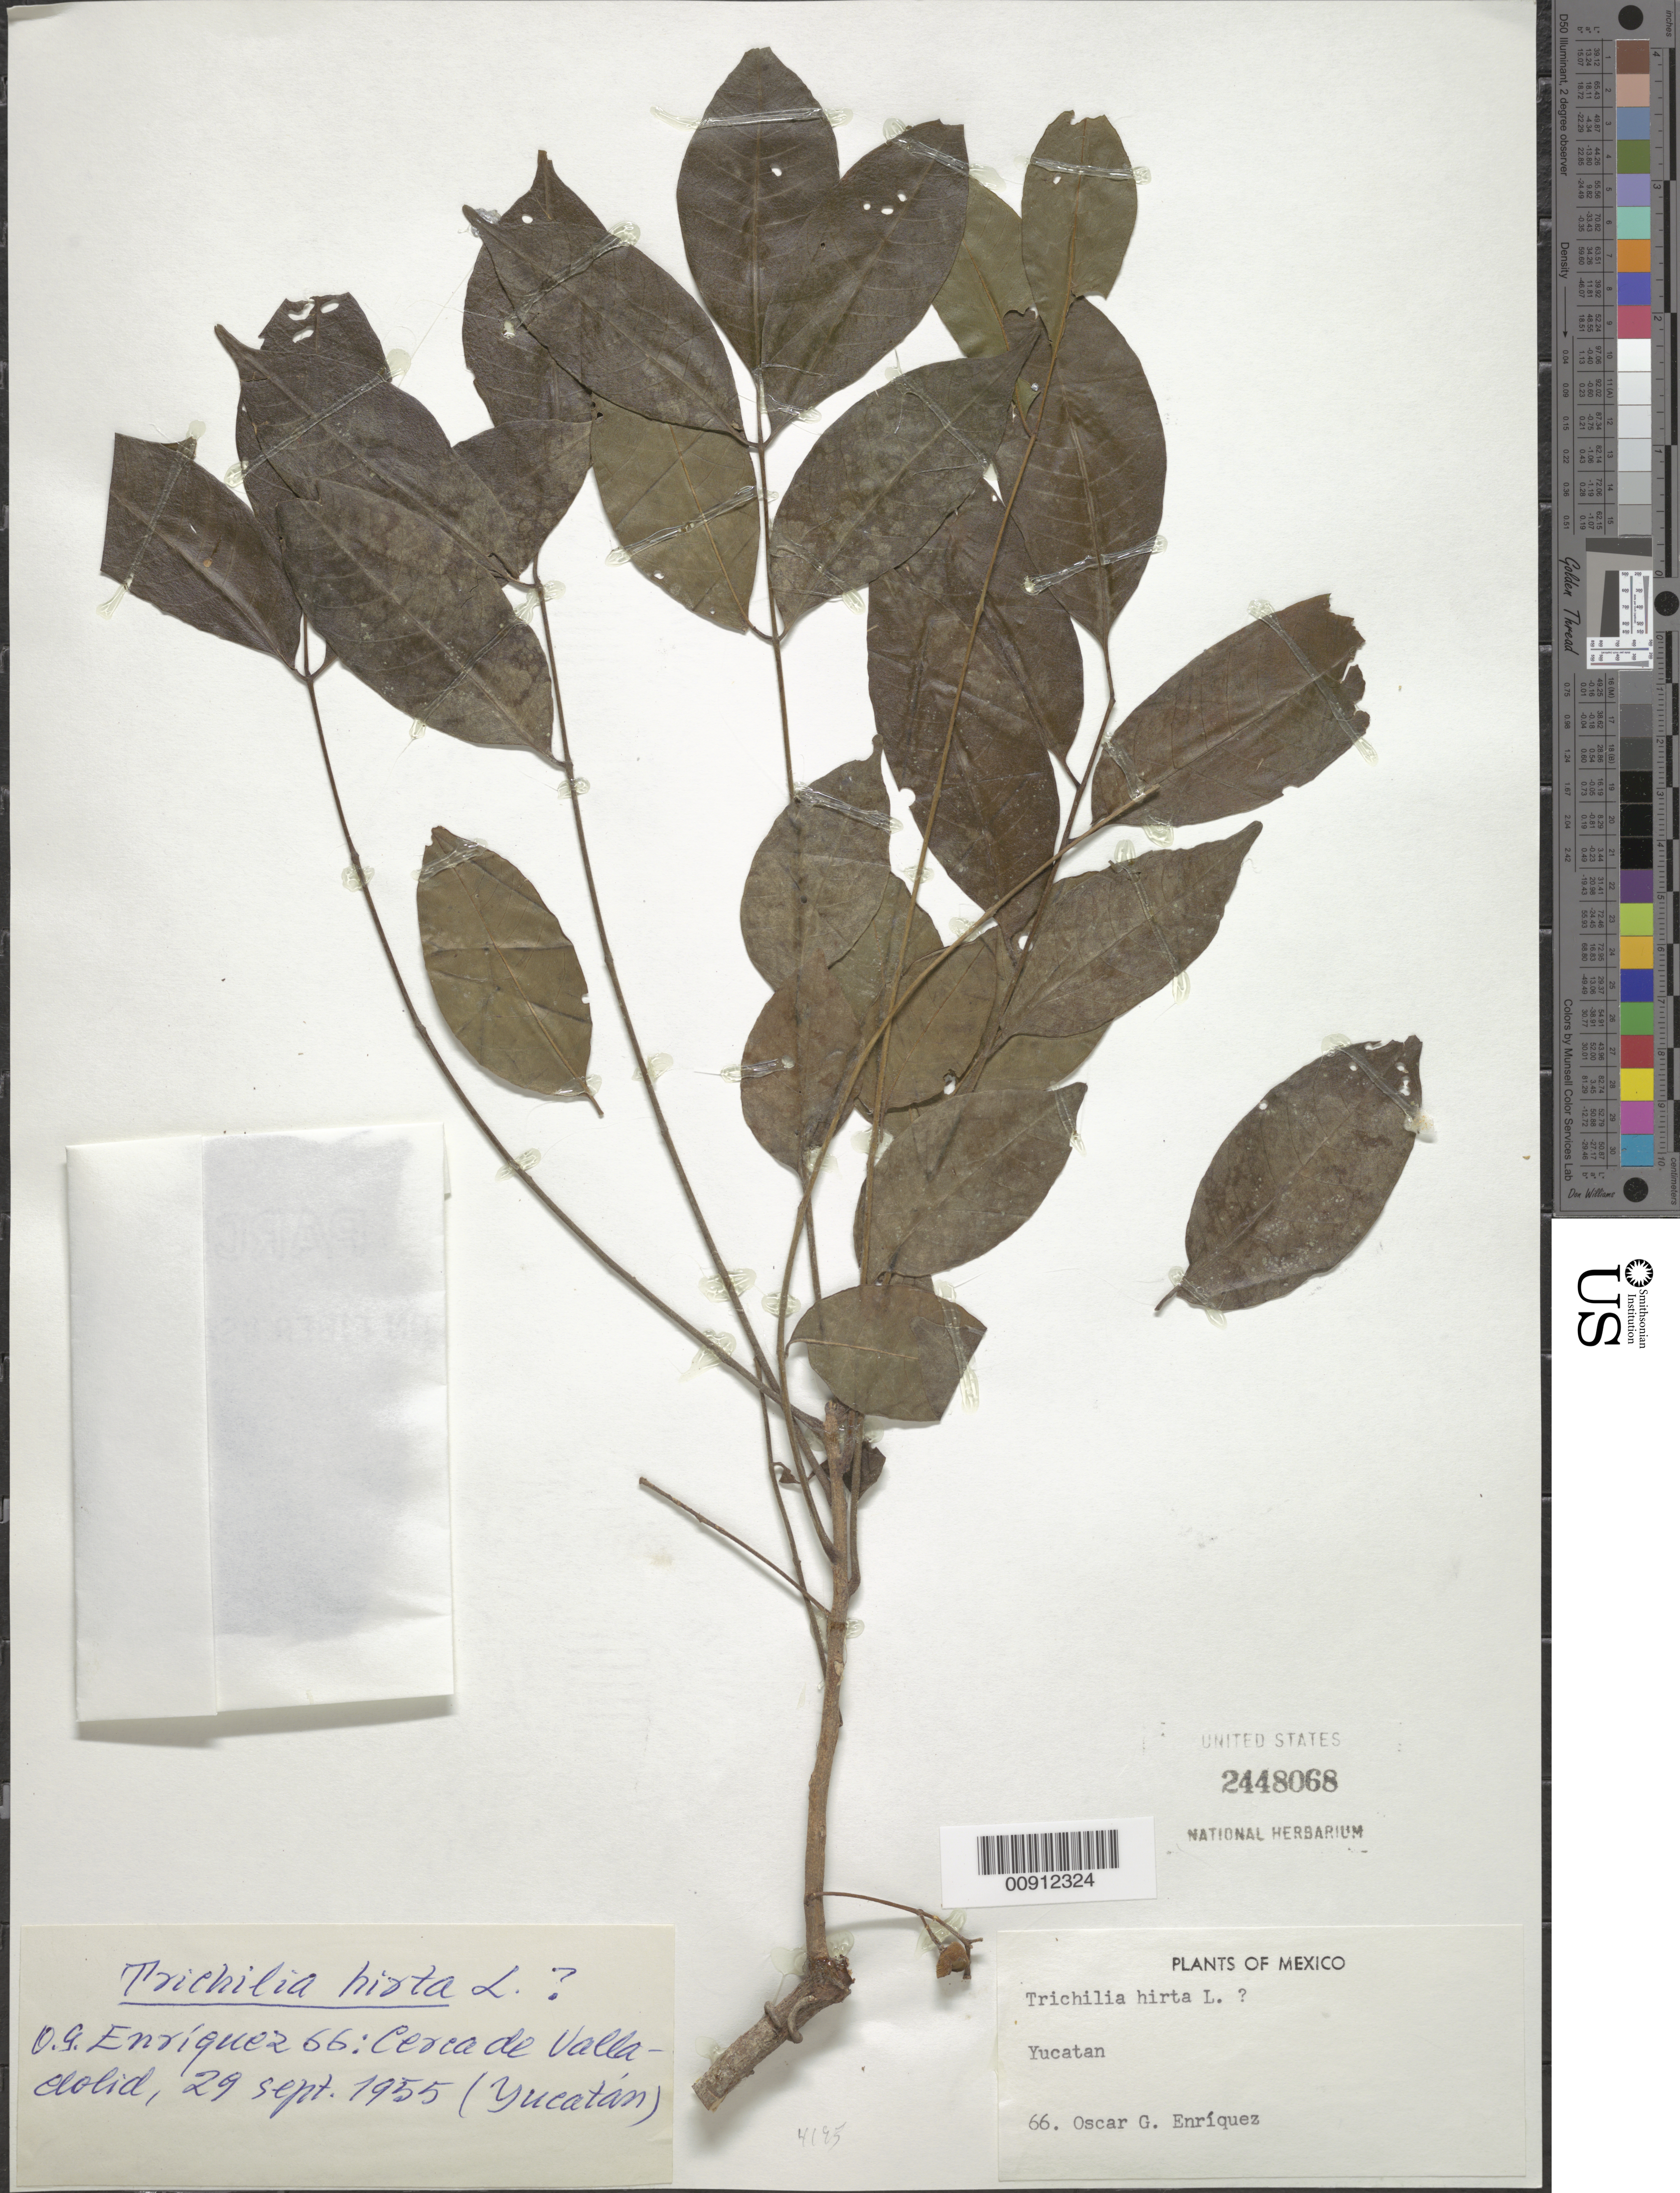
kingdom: Plantae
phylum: Tracheophyta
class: Magnoliopsida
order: Sapindales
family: Meliaceae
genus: Trichilia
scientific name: Trichilia hirta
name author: L.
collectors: O. Enriquez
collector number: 66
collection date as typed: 29 Sep 1955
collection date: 1955-09-29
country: Mexico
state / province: Yucatán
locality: Cerca de Valladolid, Yucatán.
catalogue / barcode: US 2448068